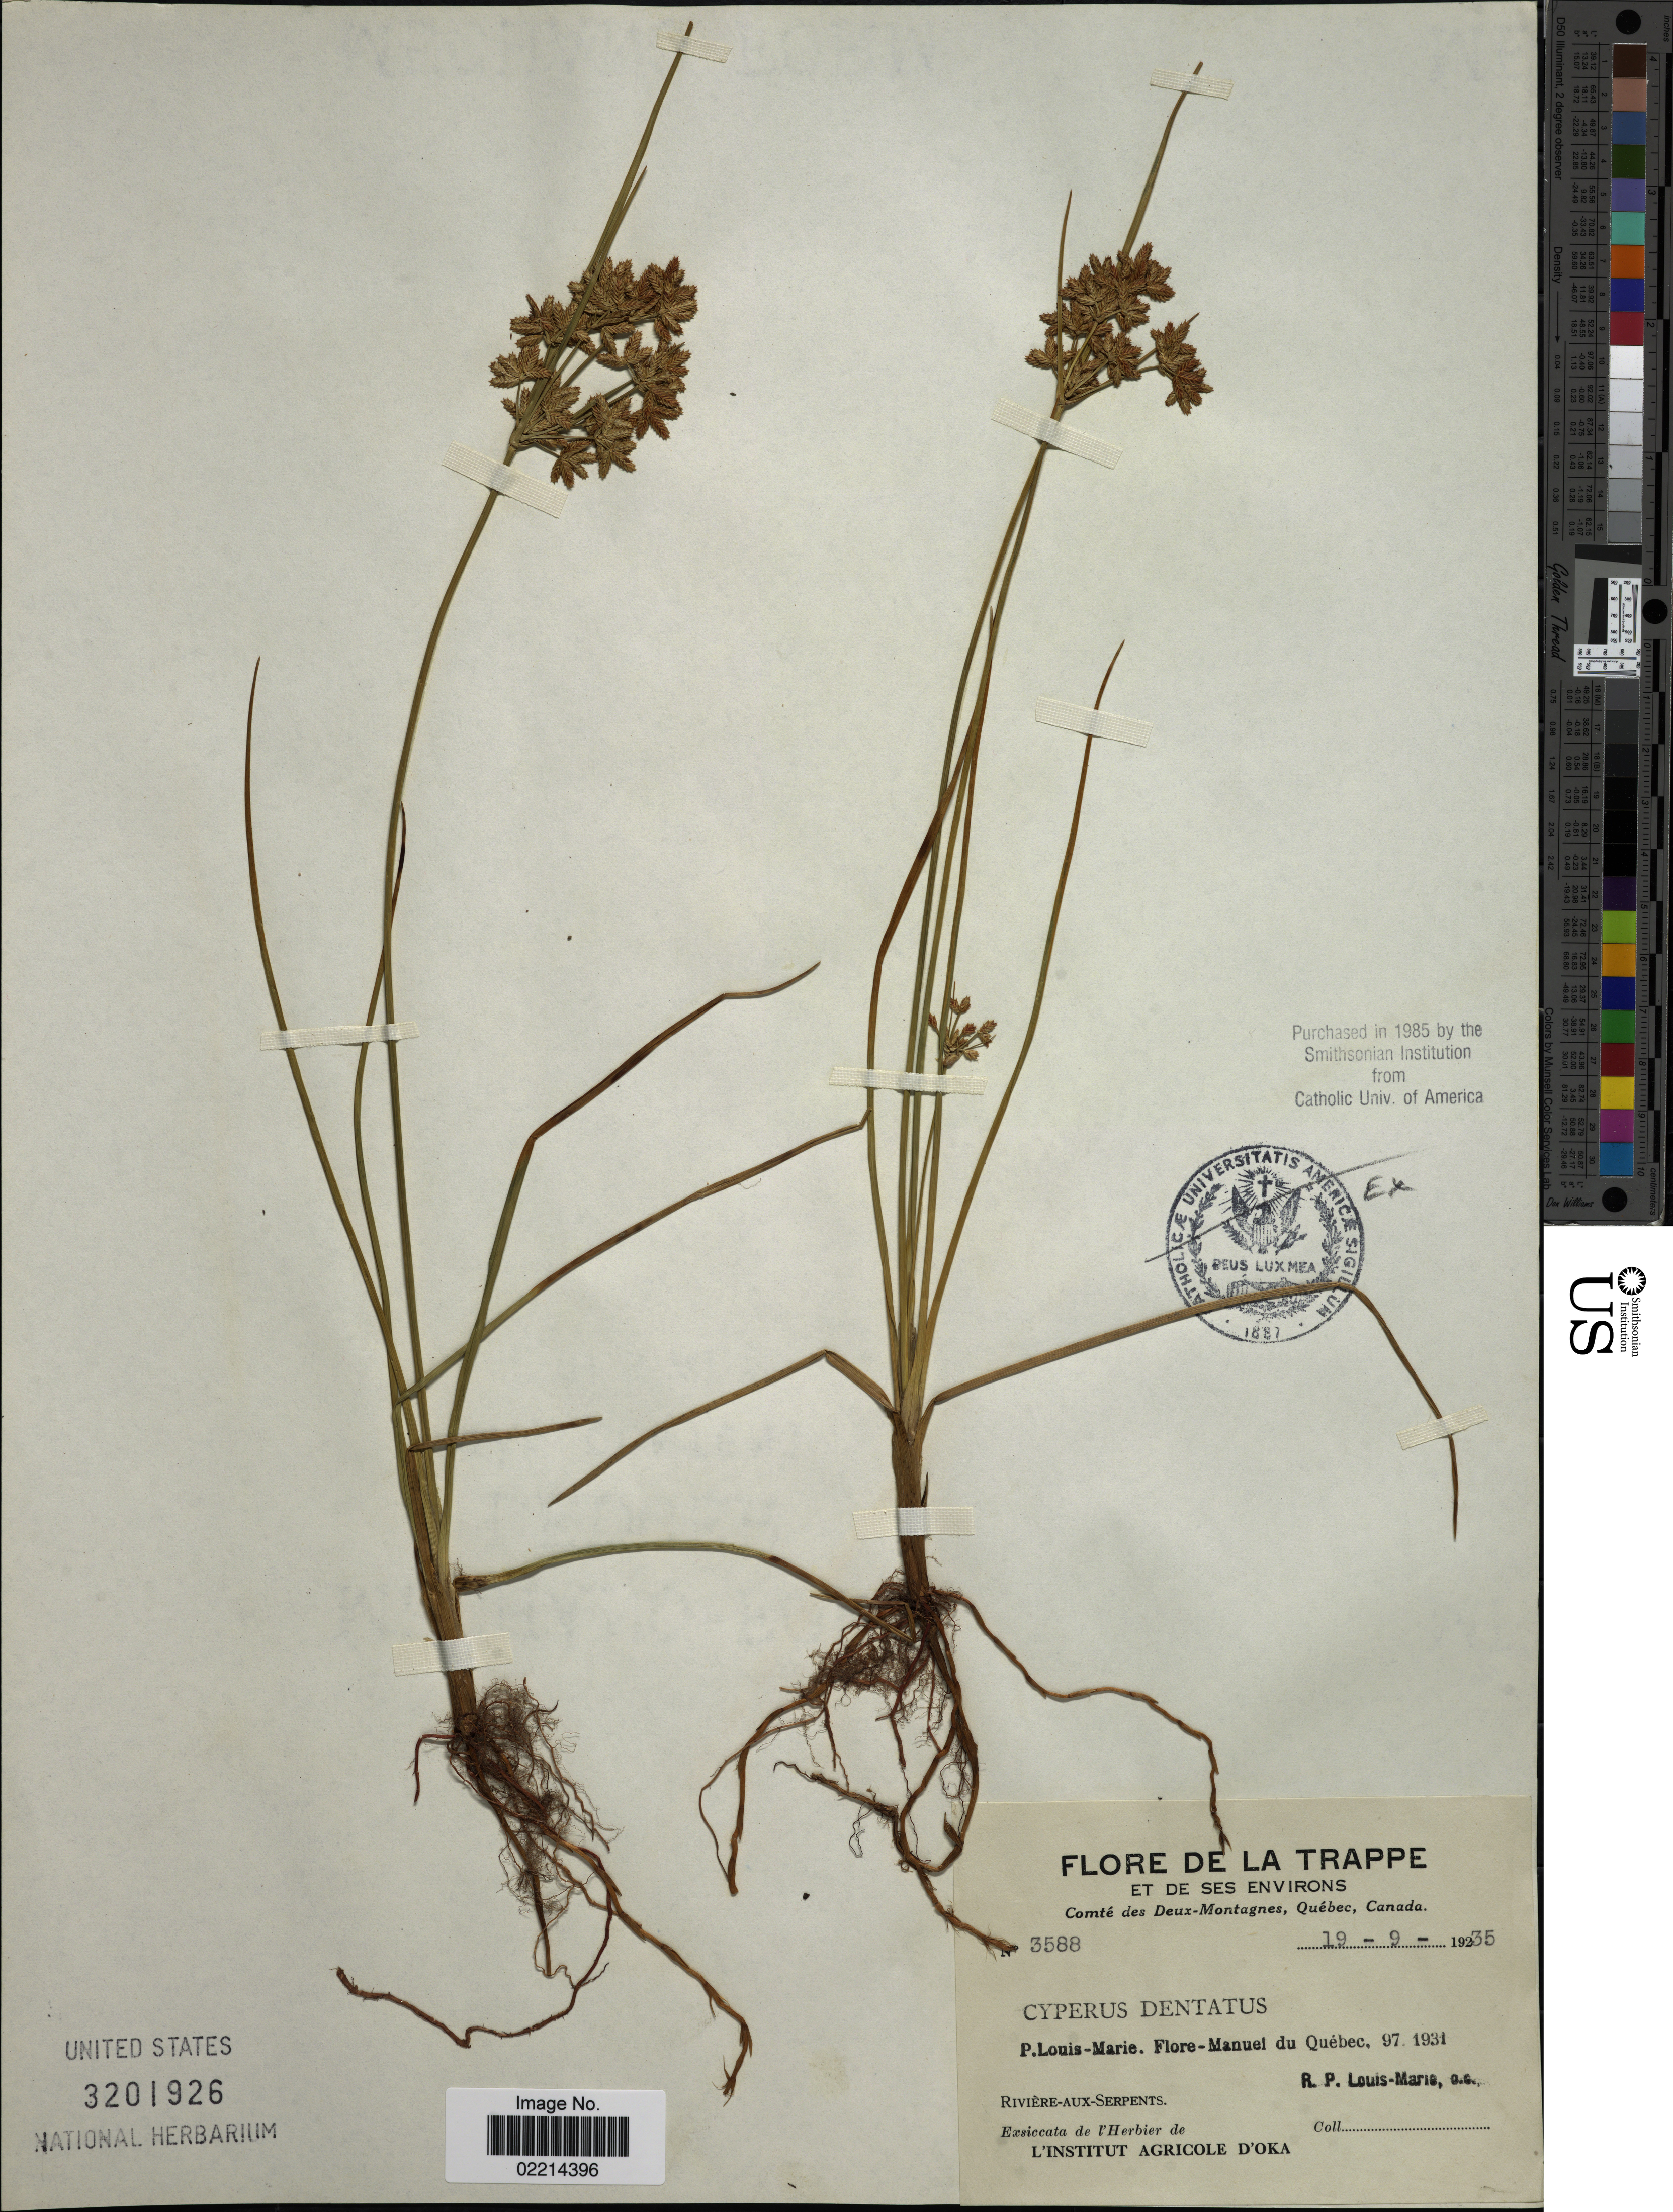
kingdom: Plantae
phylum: Tracheophyta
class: Liliopsida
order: Poales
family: Cyperaceae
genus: Cyperus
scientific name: Cyperus dentatus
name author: Torr.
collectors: R. Louis-Marie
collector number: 3588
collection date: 1935-09-19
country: Canada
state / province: Quebec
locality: La Trappe et De Ses Environs, Comté des Deux-Montagnes, Manuel du Québex, Rivière-Aux-Serpents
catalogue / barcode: US 3201926